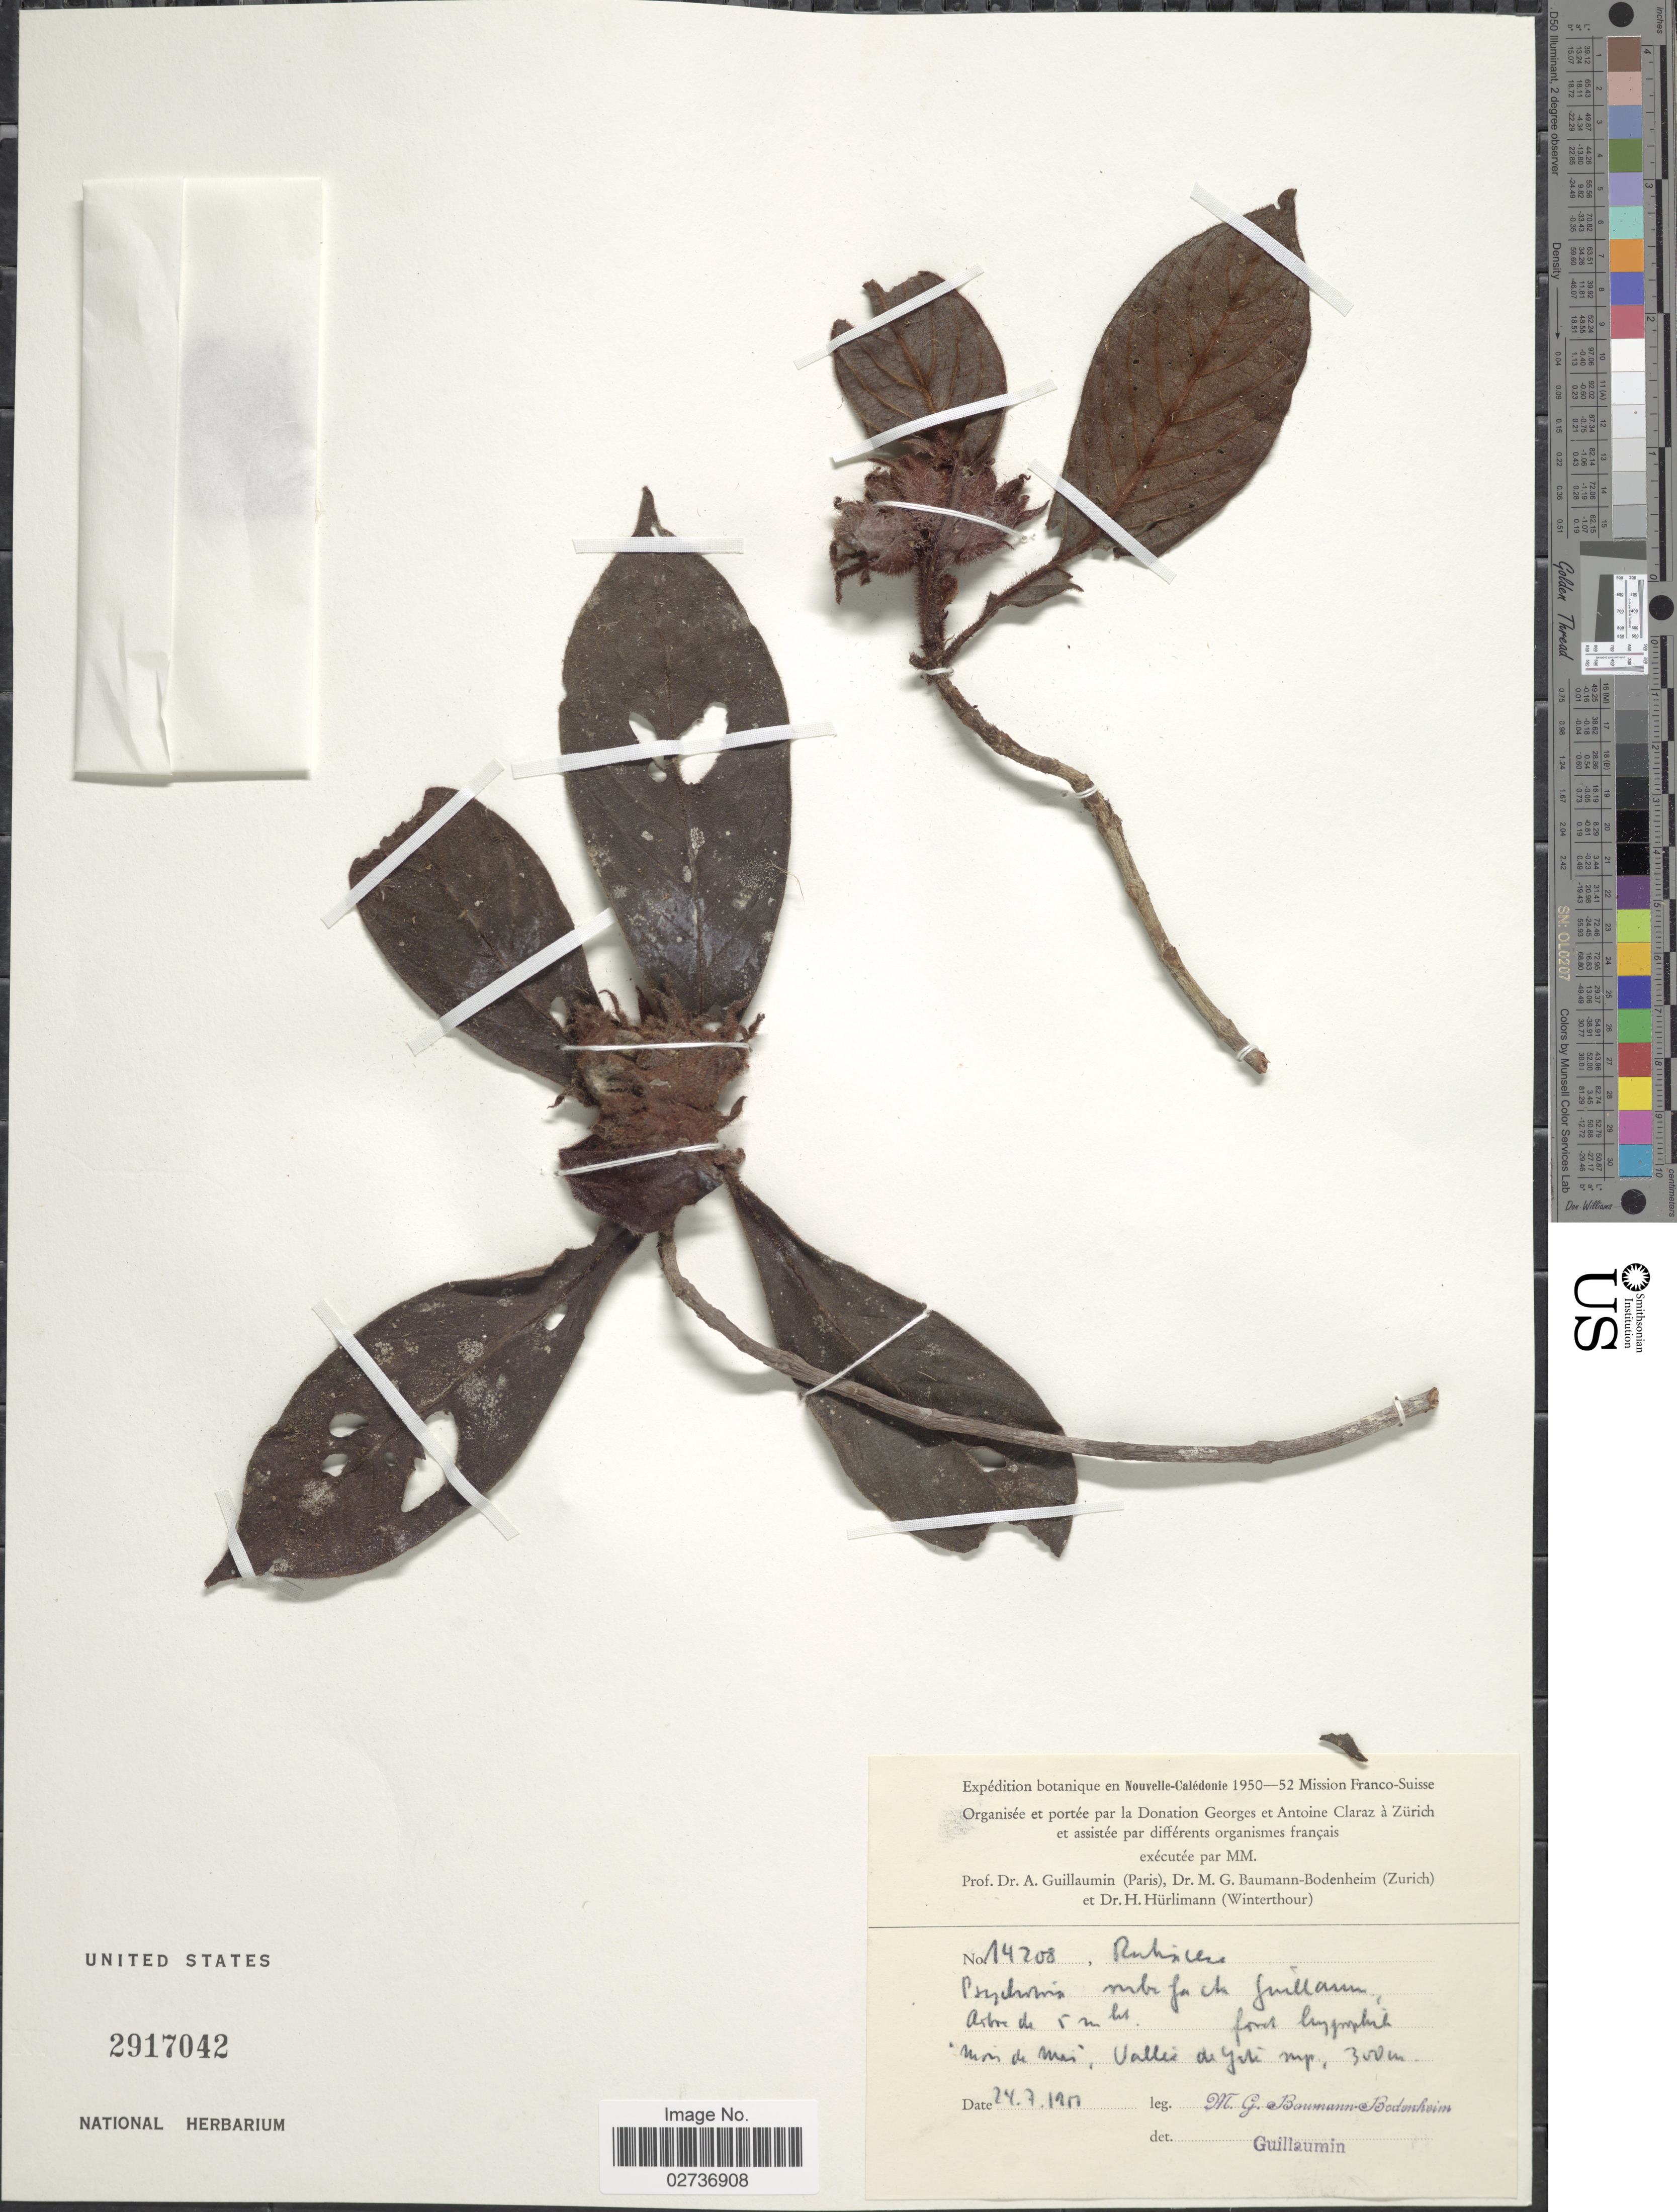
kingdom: Plantae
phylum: Tracheophyta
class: Magnoliopsida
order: Gentianales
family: Rubiaceae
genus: Psychotria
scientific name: Psychotria rubefacta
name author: (S. Moore) Guillaumin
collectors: M. G. Baumann-Bodenheim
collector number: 14208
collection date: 1950-07-24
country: New Caledonia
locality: Mois de Mas, Valle de Yate mp. [interpreted]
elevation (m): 300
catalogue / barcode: US 2917042